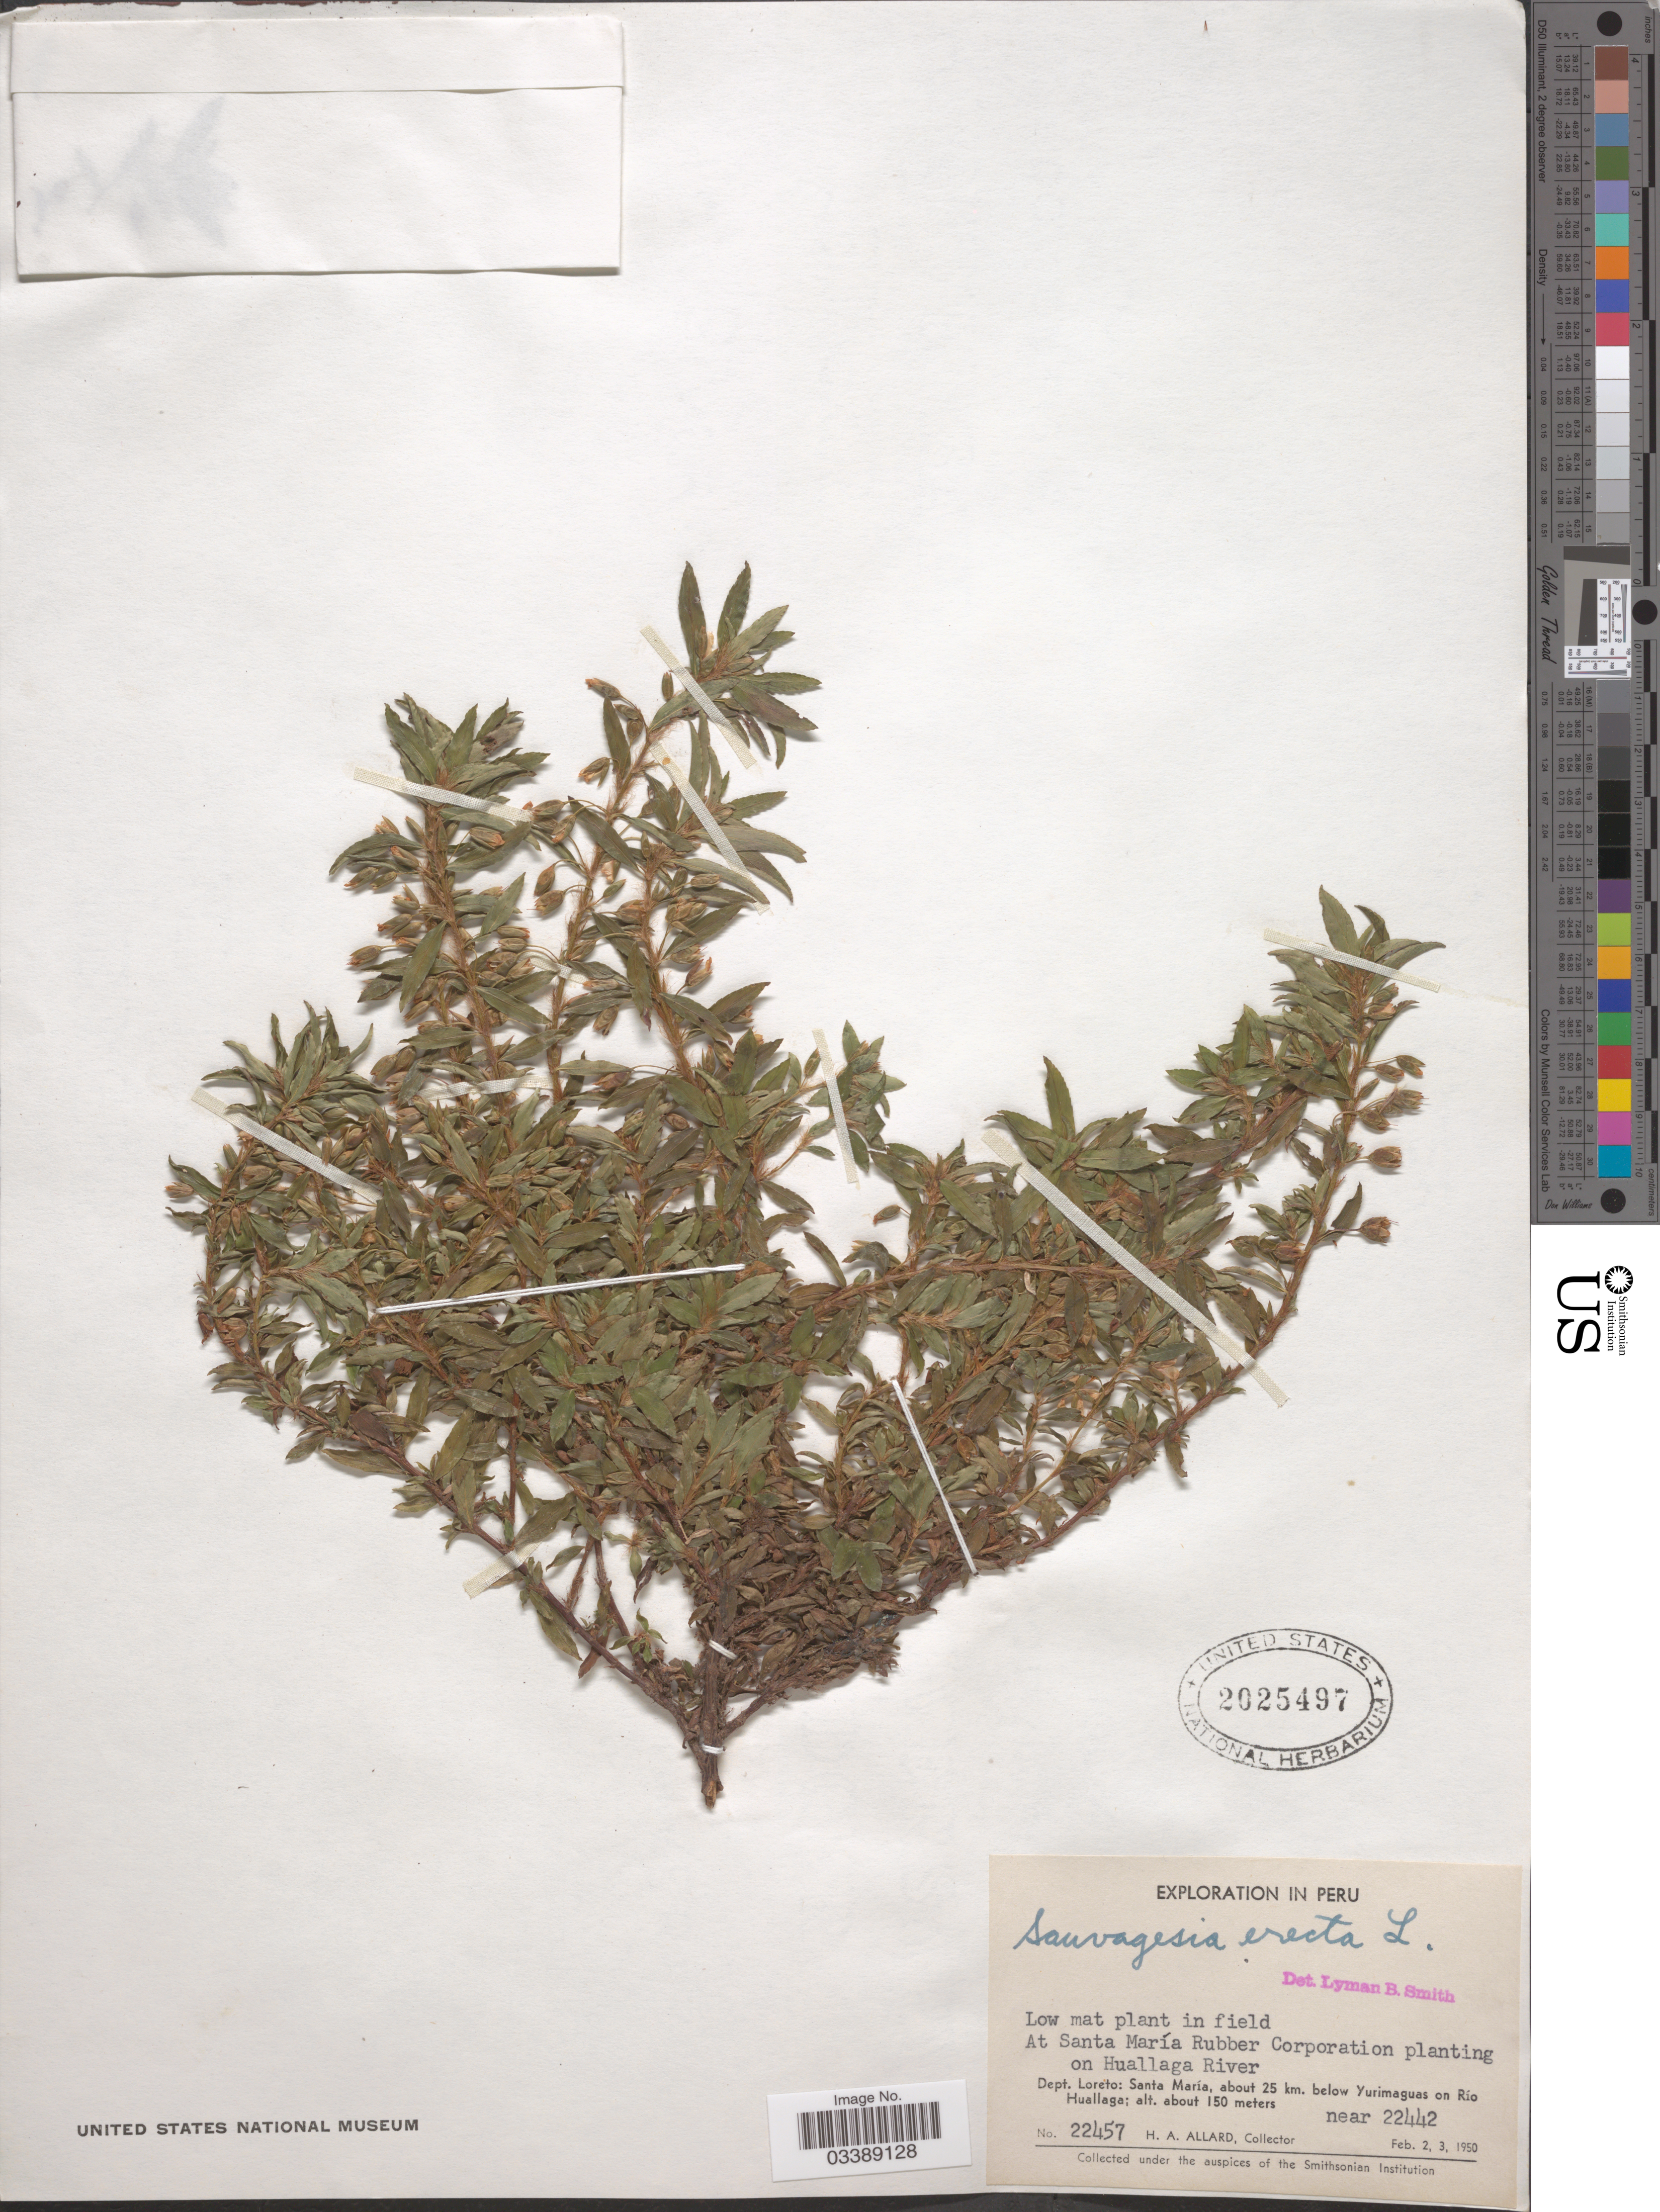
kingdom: Plantae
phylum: Tracheophyta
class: Magnoliopsida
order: Malpighiales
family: Ochnaceae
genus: Sauvagesia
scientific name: Sauvagesia erecta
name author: L.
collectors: H. A. Allard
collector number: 22457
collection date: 1950-02-02/1950-02-03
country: Peru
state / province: Loreto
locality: Dept. Loreto: Santa María, about 25 km. below Yurimaguas on Río Huallaga. At Santa María Rubber Corporation planting on Huallaga River.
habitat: on river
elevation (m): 150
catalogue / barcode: US 2025497